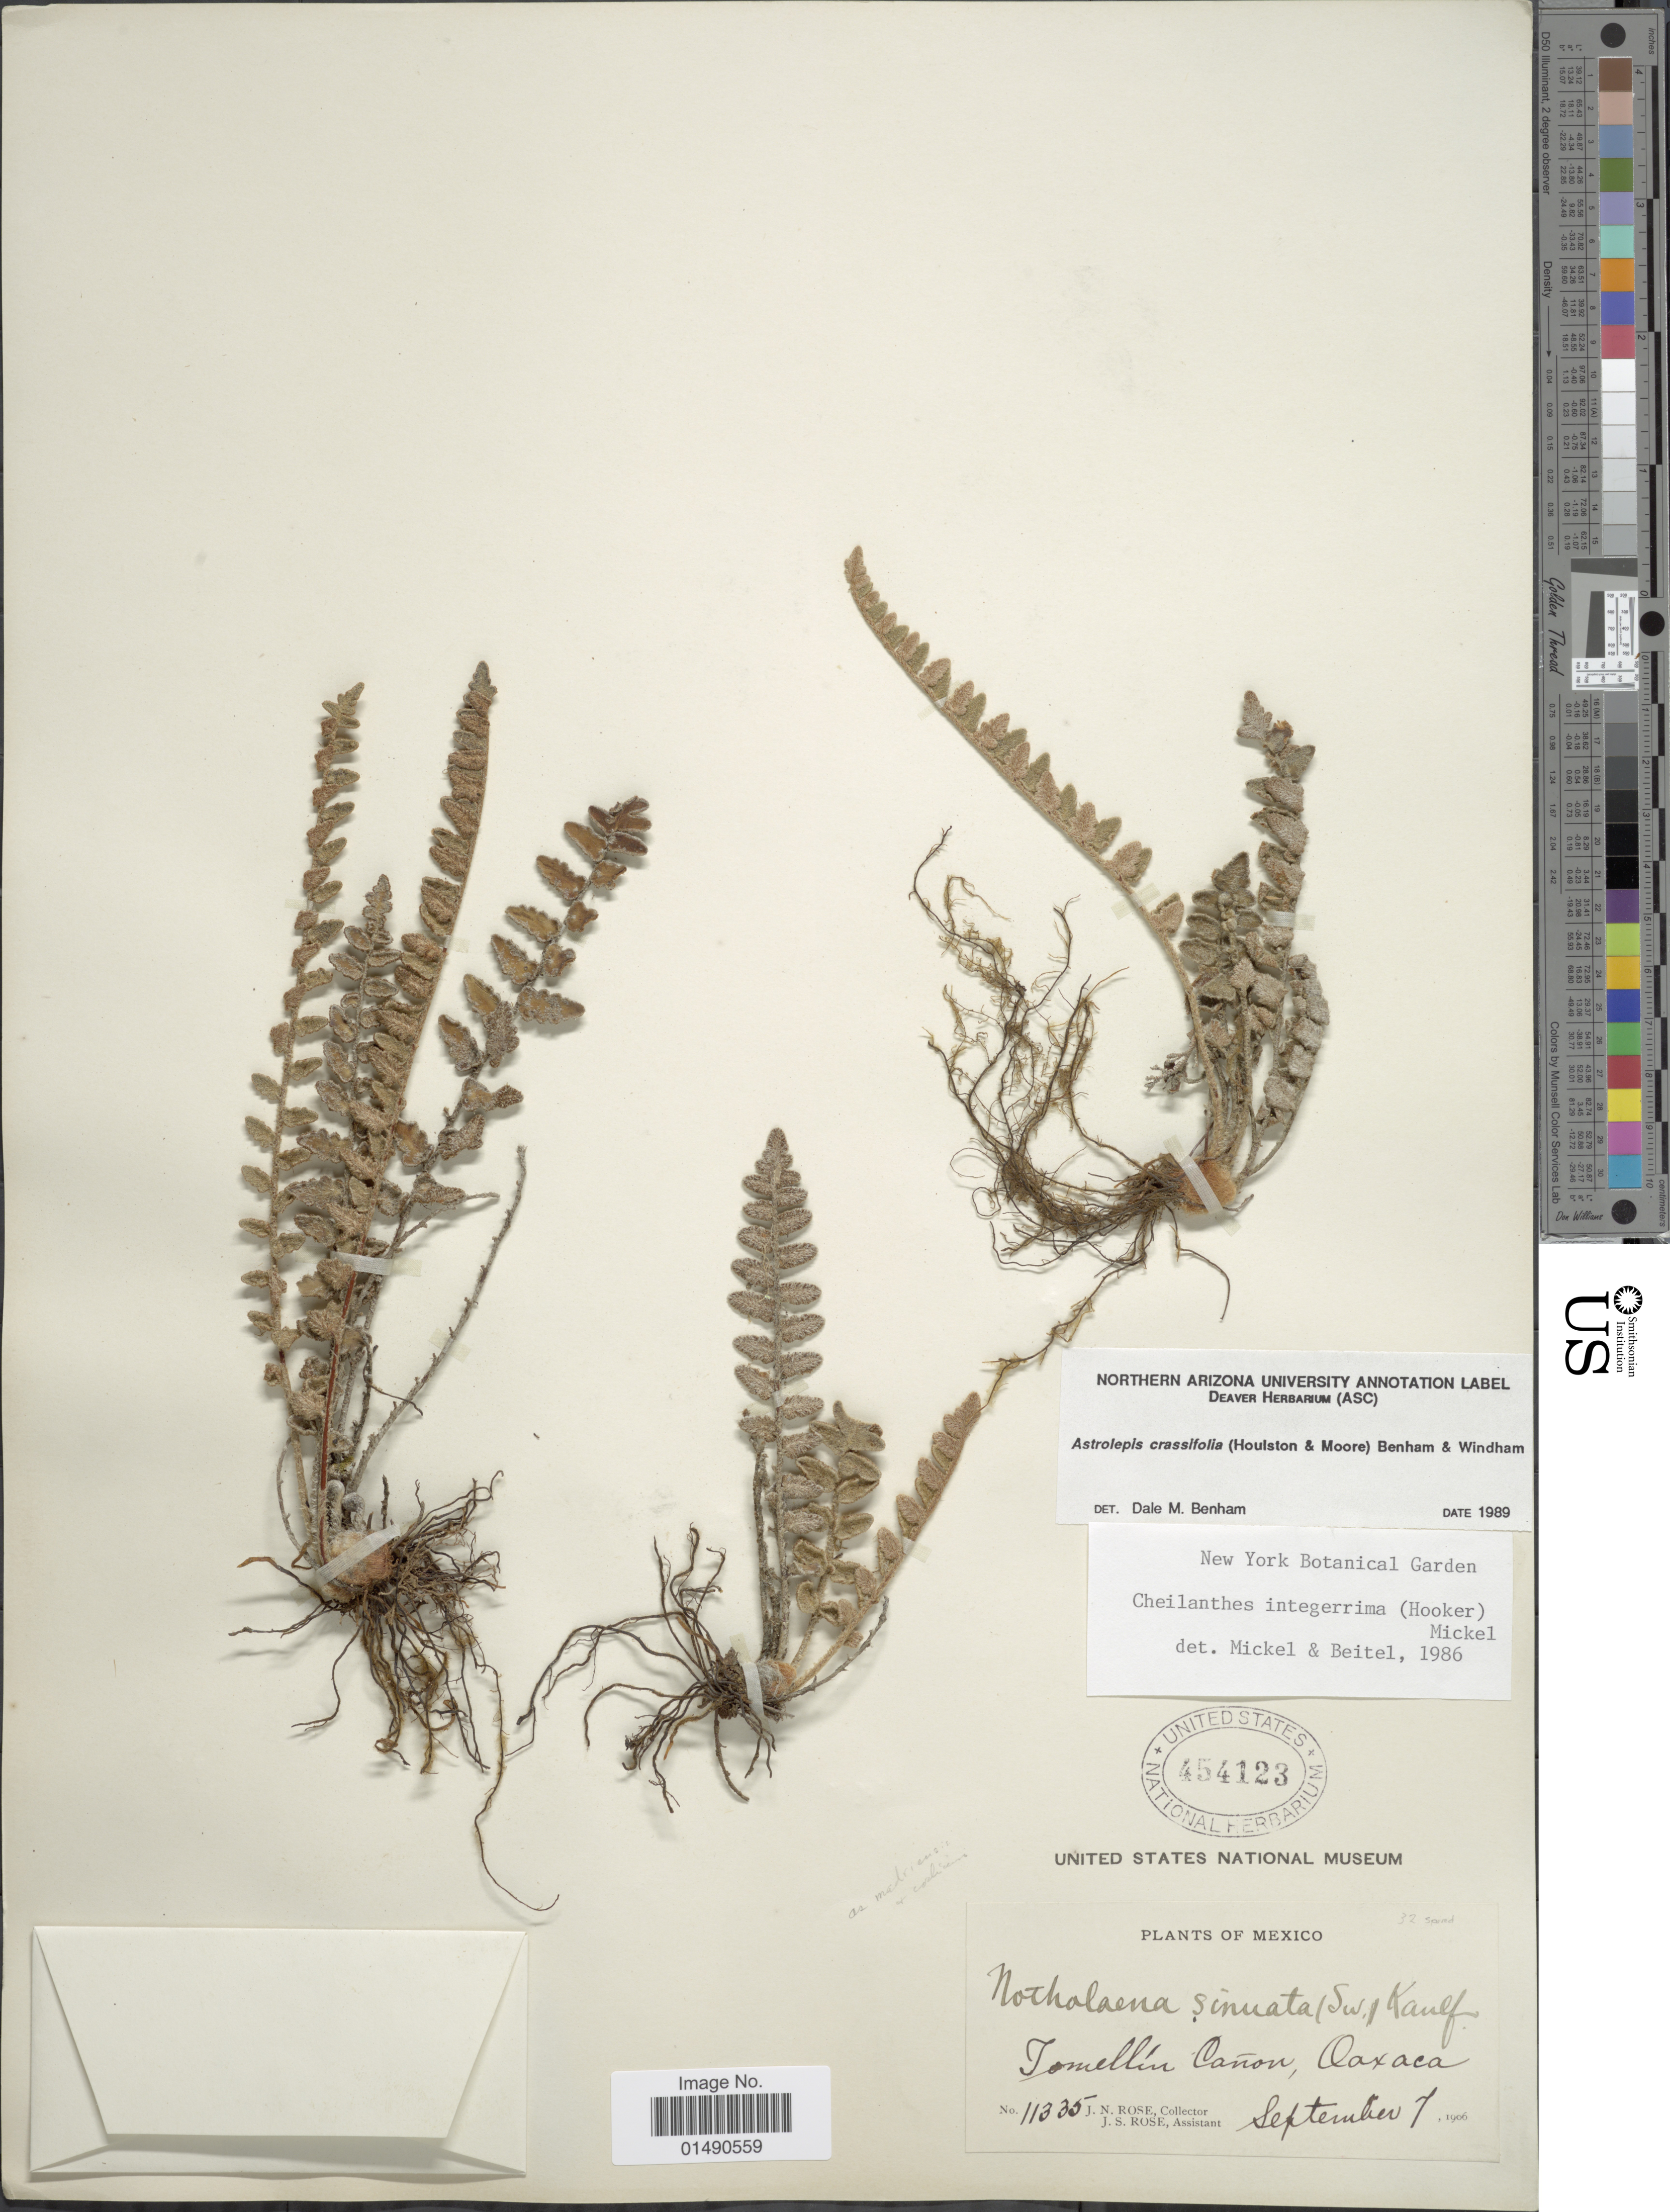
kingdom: Plantae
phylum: Tracheophyta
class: Polypodiopsida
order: Polypodiales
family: Pteridaceae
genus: Astrolepis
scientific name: Astrolepis crassifolia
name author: (Houlston & T. Moore) D.M. Benham & Windham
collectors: J. N. Rose & J. S. Rose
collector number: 11335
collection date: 1906-09-07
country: Mexico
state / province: Oaxaca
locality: Tomellin. Cañon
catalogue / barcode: US 454123